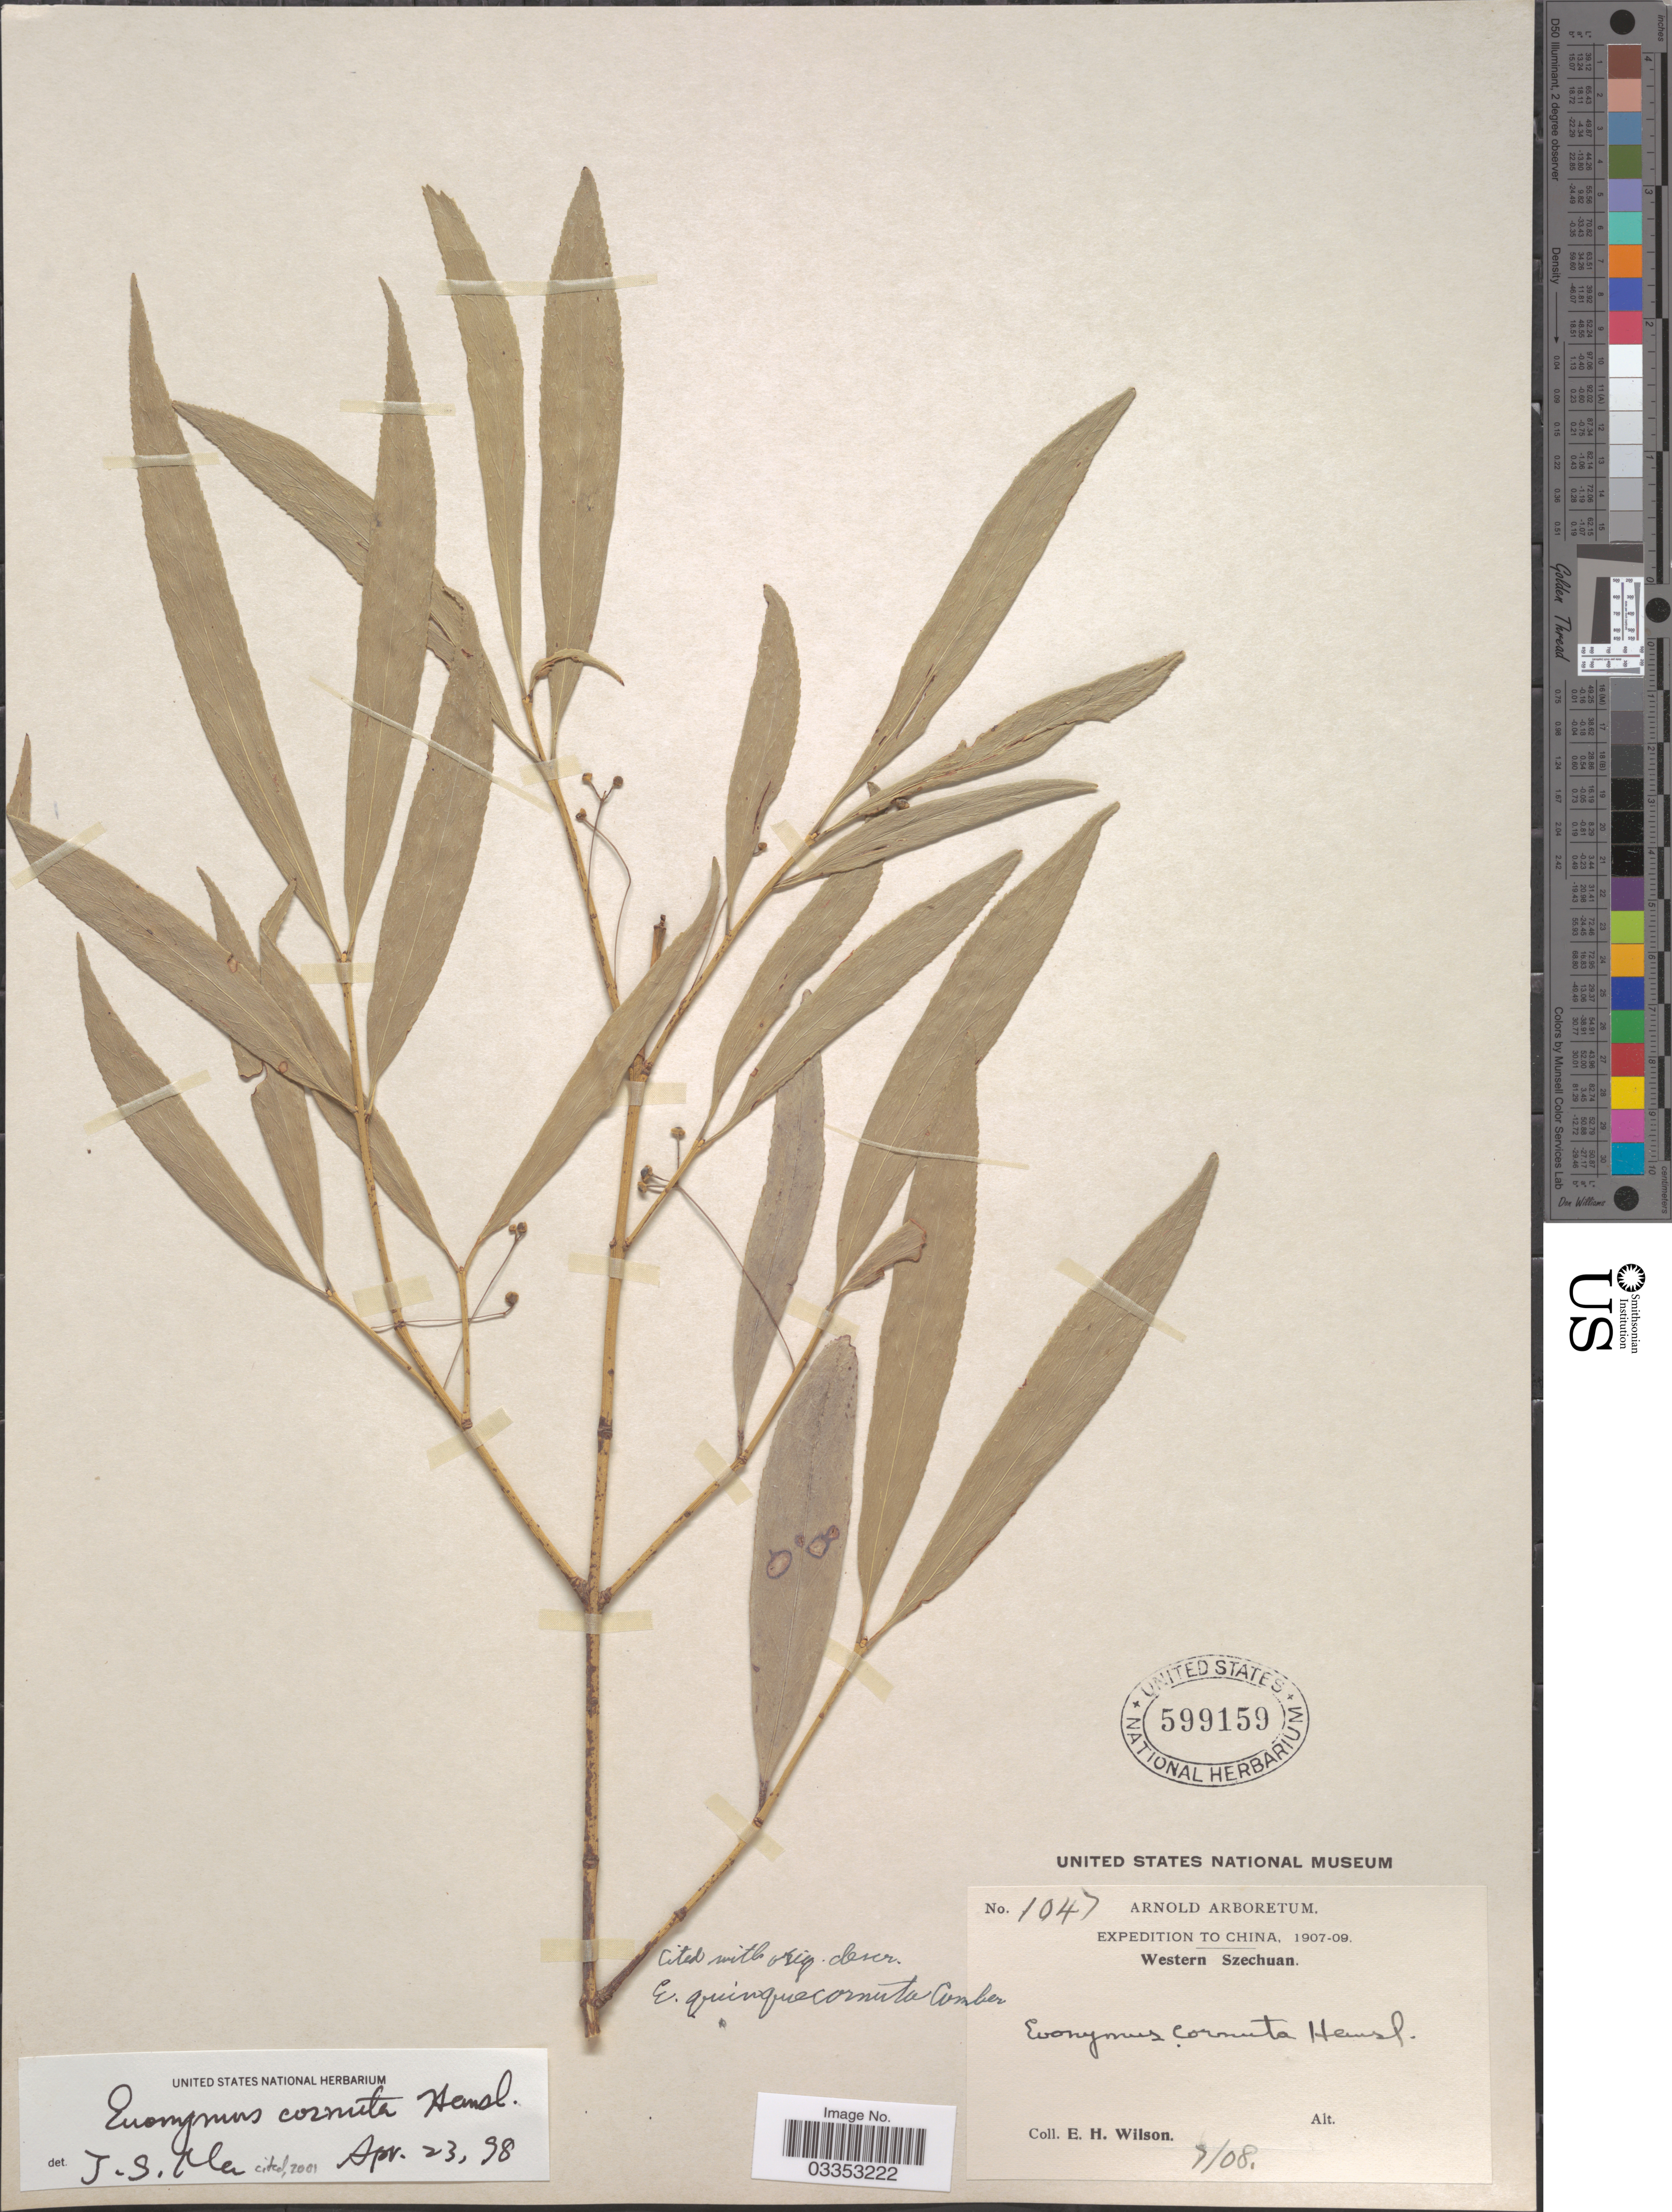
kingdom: Plantae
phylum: Tracheophyta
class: Magnoliopsida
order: Celastrales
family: Celastraceae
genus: Euonymus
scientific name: Euonymus cornutus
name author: Hemsl.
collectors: E. Wilson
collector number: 1047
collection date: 1908-07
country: China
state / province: Sichuan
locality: Western Szechuan.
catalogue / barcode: US 599159